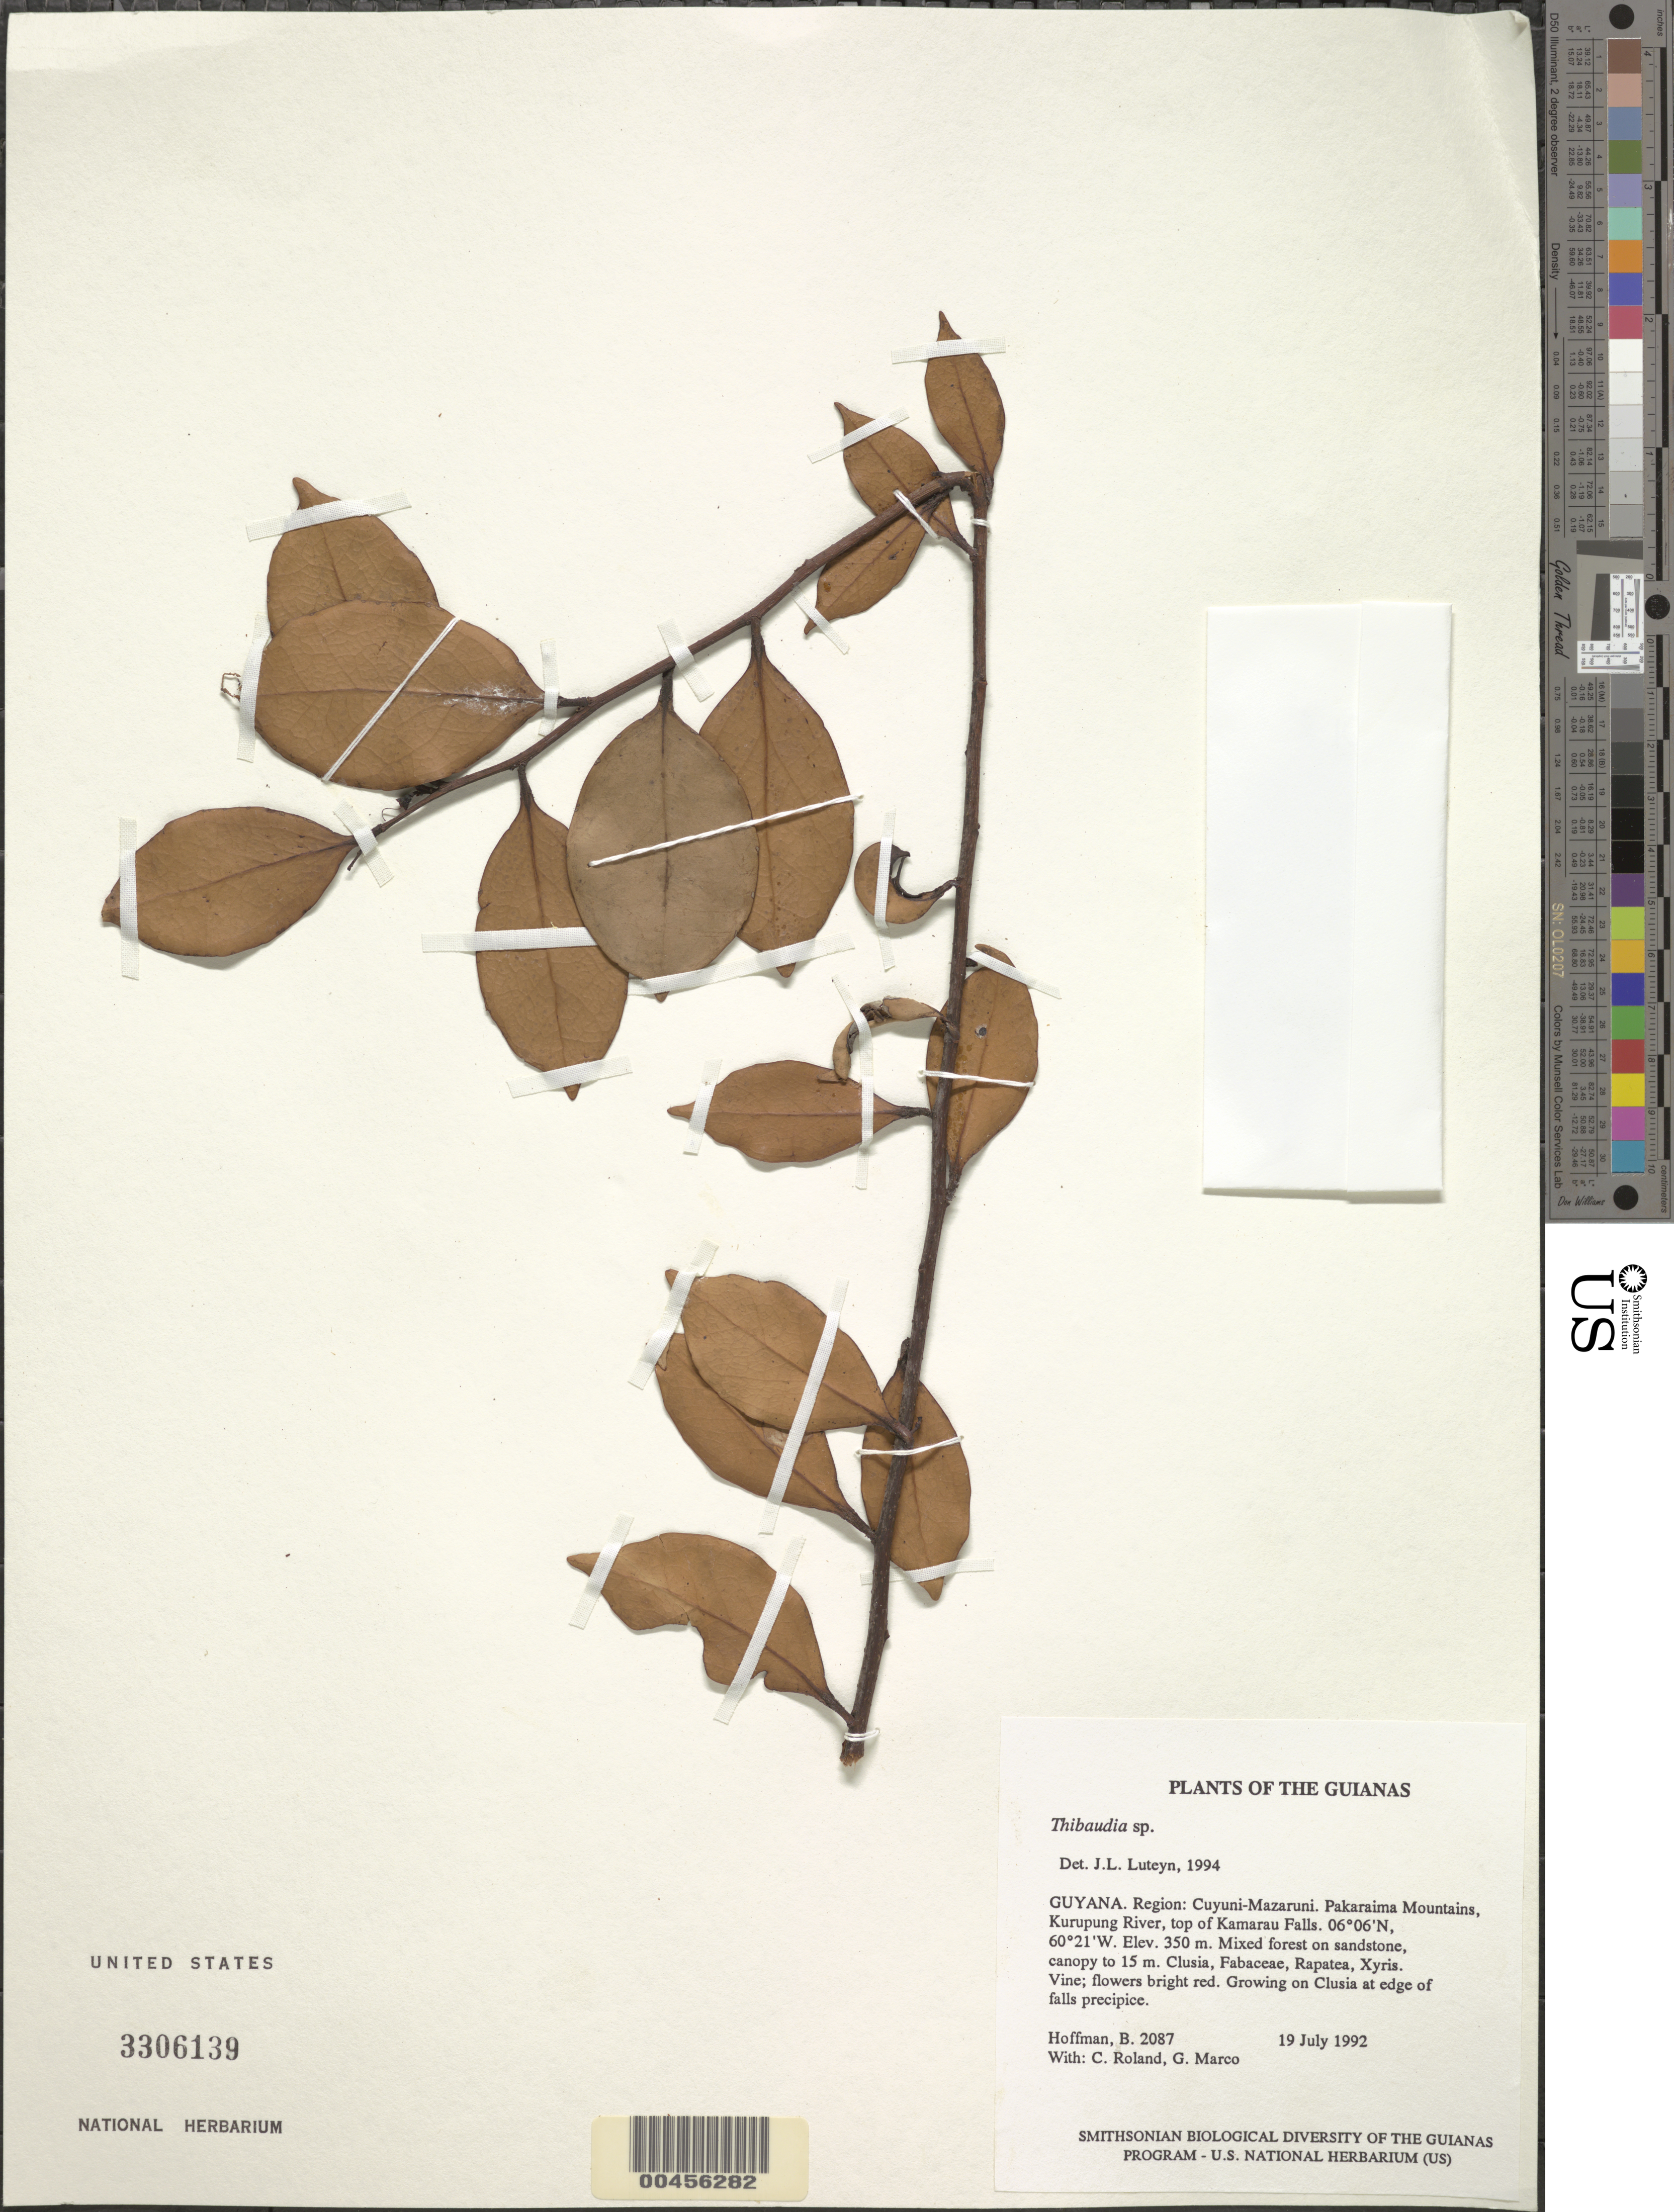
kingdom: Plantae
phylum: Tracheophyta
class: Magnoliopsida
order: Ericales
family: Ericaceae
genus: Thibaudia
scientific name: Thibaudia sp.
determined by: Luteyn, J. L.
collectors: B. Hoffman, C. Roland & G. Marco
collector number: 2087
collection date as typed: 19 July 1992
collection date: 1992-07-19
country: Guyana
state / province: Cuyuni-Mazaruni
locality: Pakaraima Mountains, Kurupung River, top of Kumarau Falls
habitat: Mixed forest on sandstone, canopy to 15 m. Clusia, Fabaceae, Rapatea, Xyris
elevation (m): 350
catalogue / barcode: US 3306139